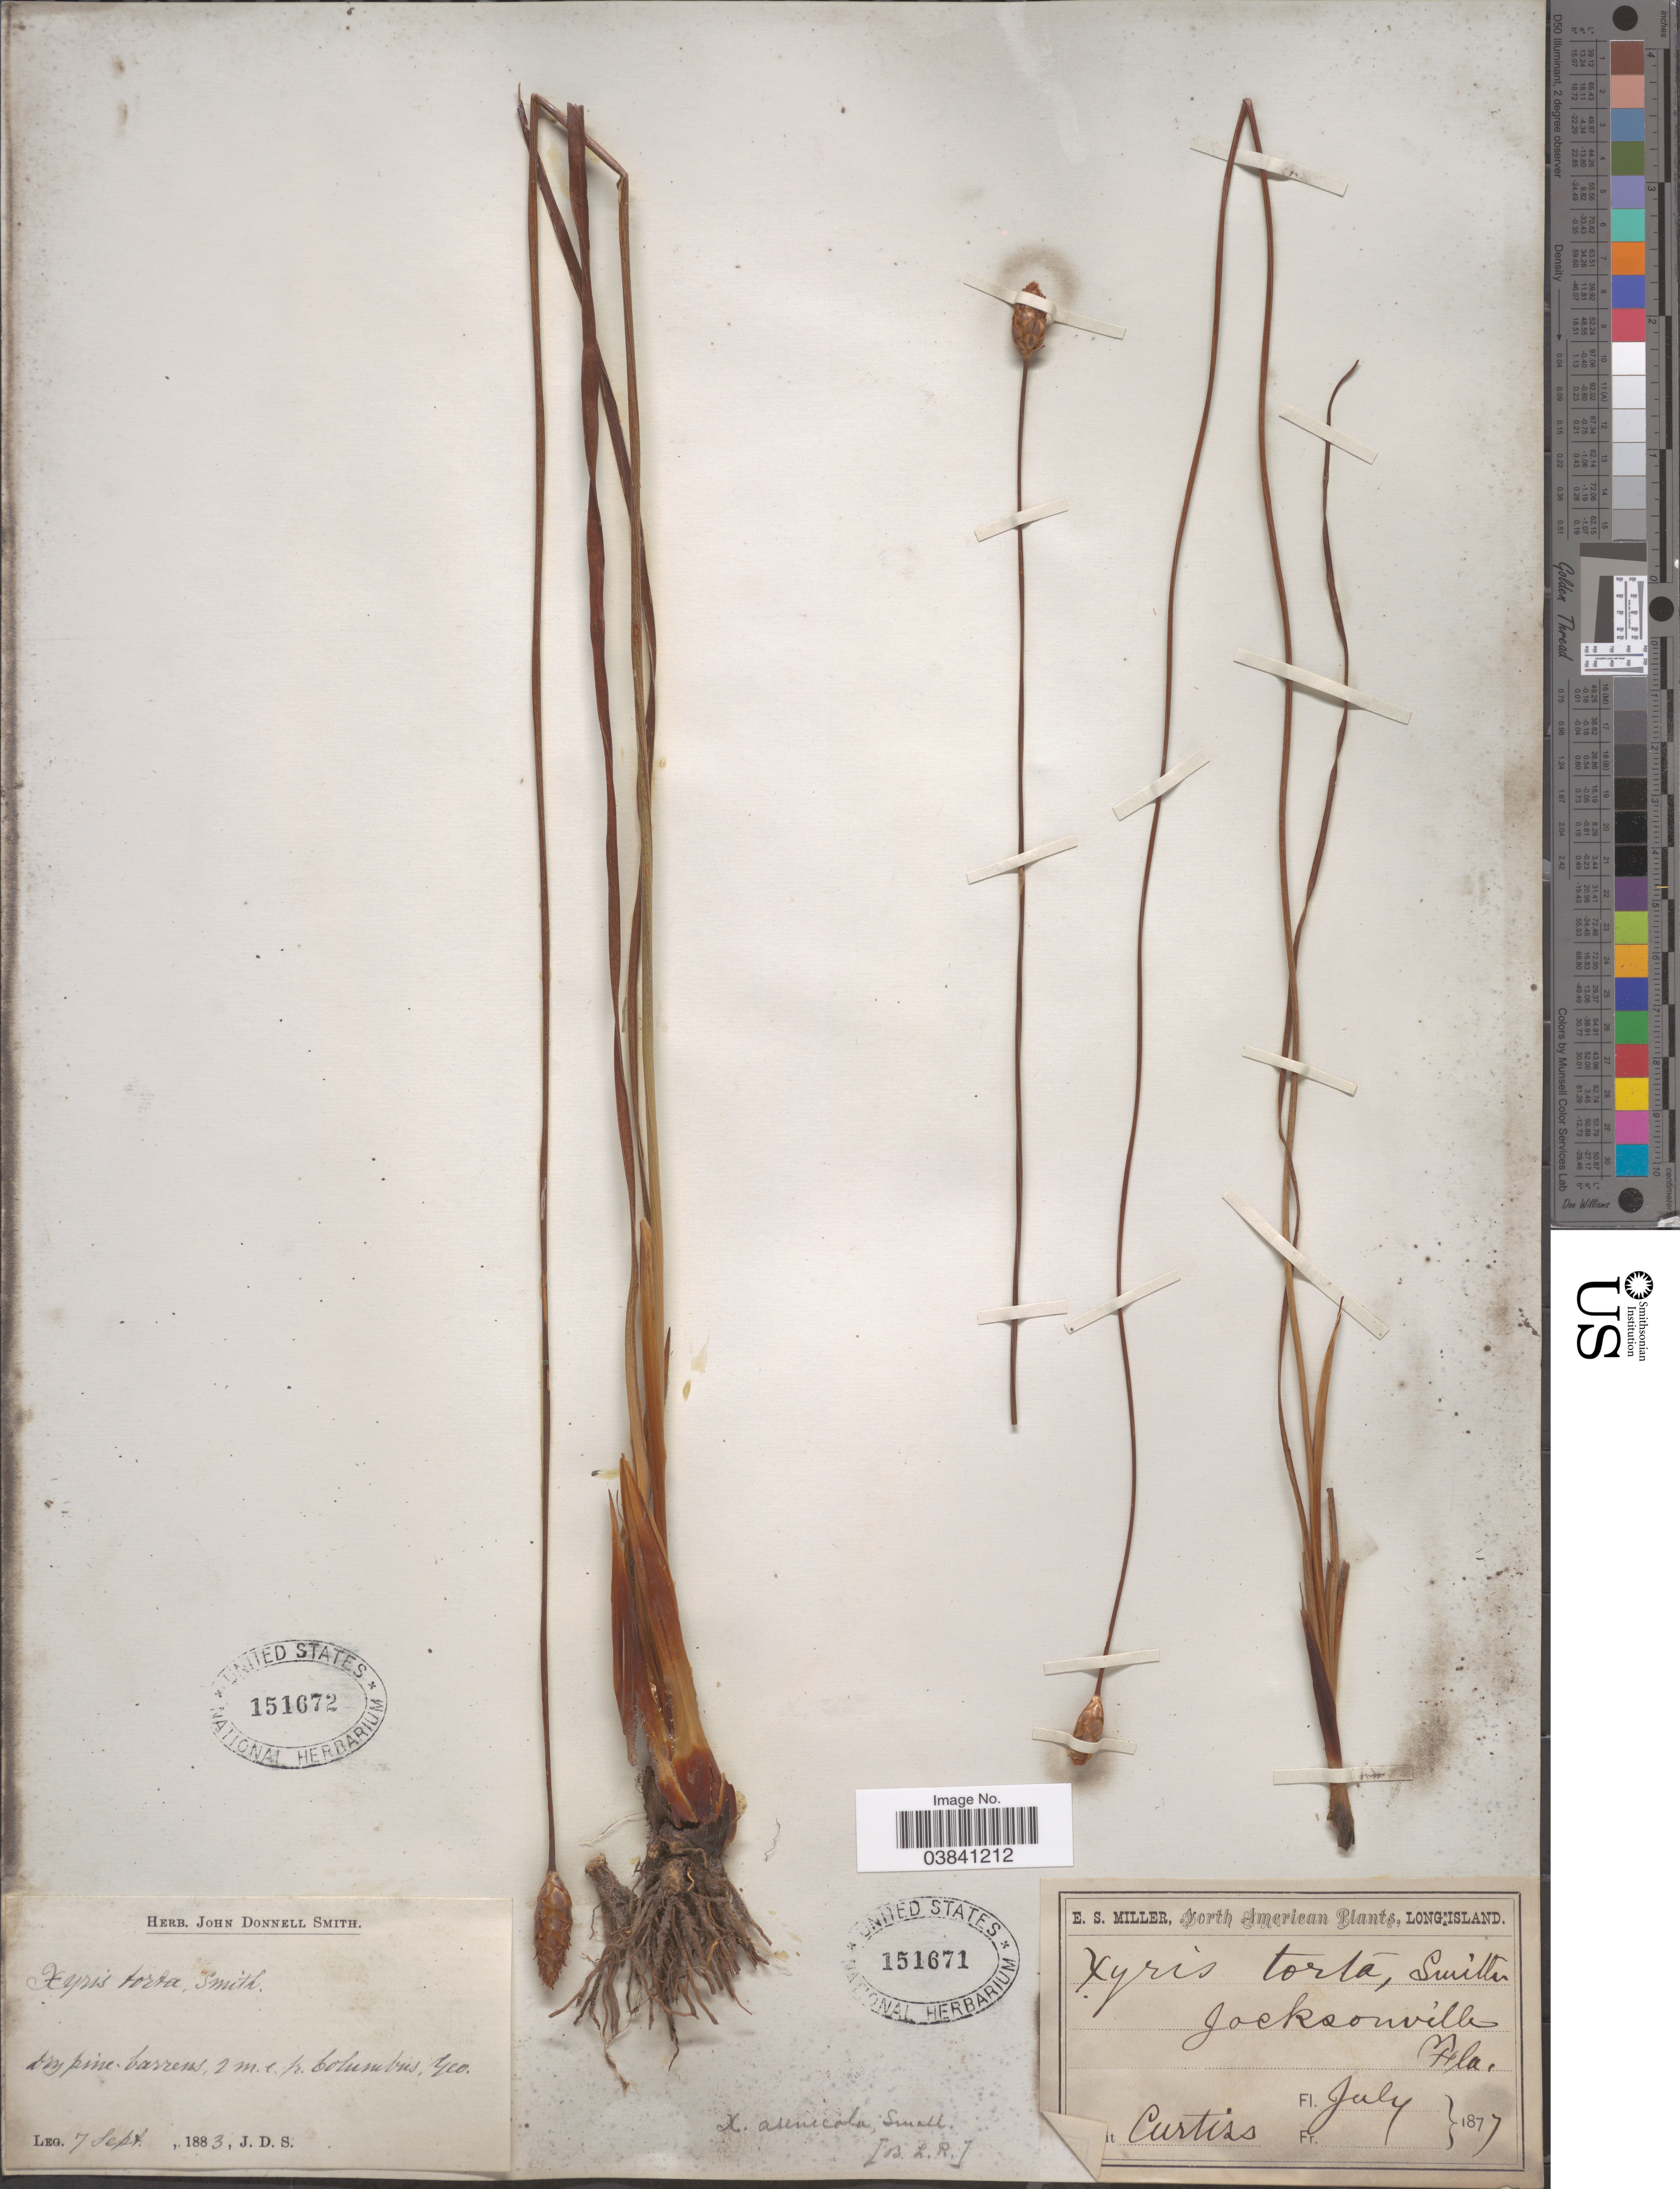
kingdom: Plantae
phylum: Tracheophyta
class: Liliopsida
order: Poales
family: Xyridaceae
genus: Xyris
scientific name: Xyris caroliniana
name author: Walter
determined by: Strong, Mark T., (BOT), Smithsonian Institution - National Museum of Natural History (UNITED STATES)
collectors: -. Curtiss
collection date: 1877-07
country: United States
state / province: Florida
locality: Jacksonville.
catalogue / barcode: US 151671-2